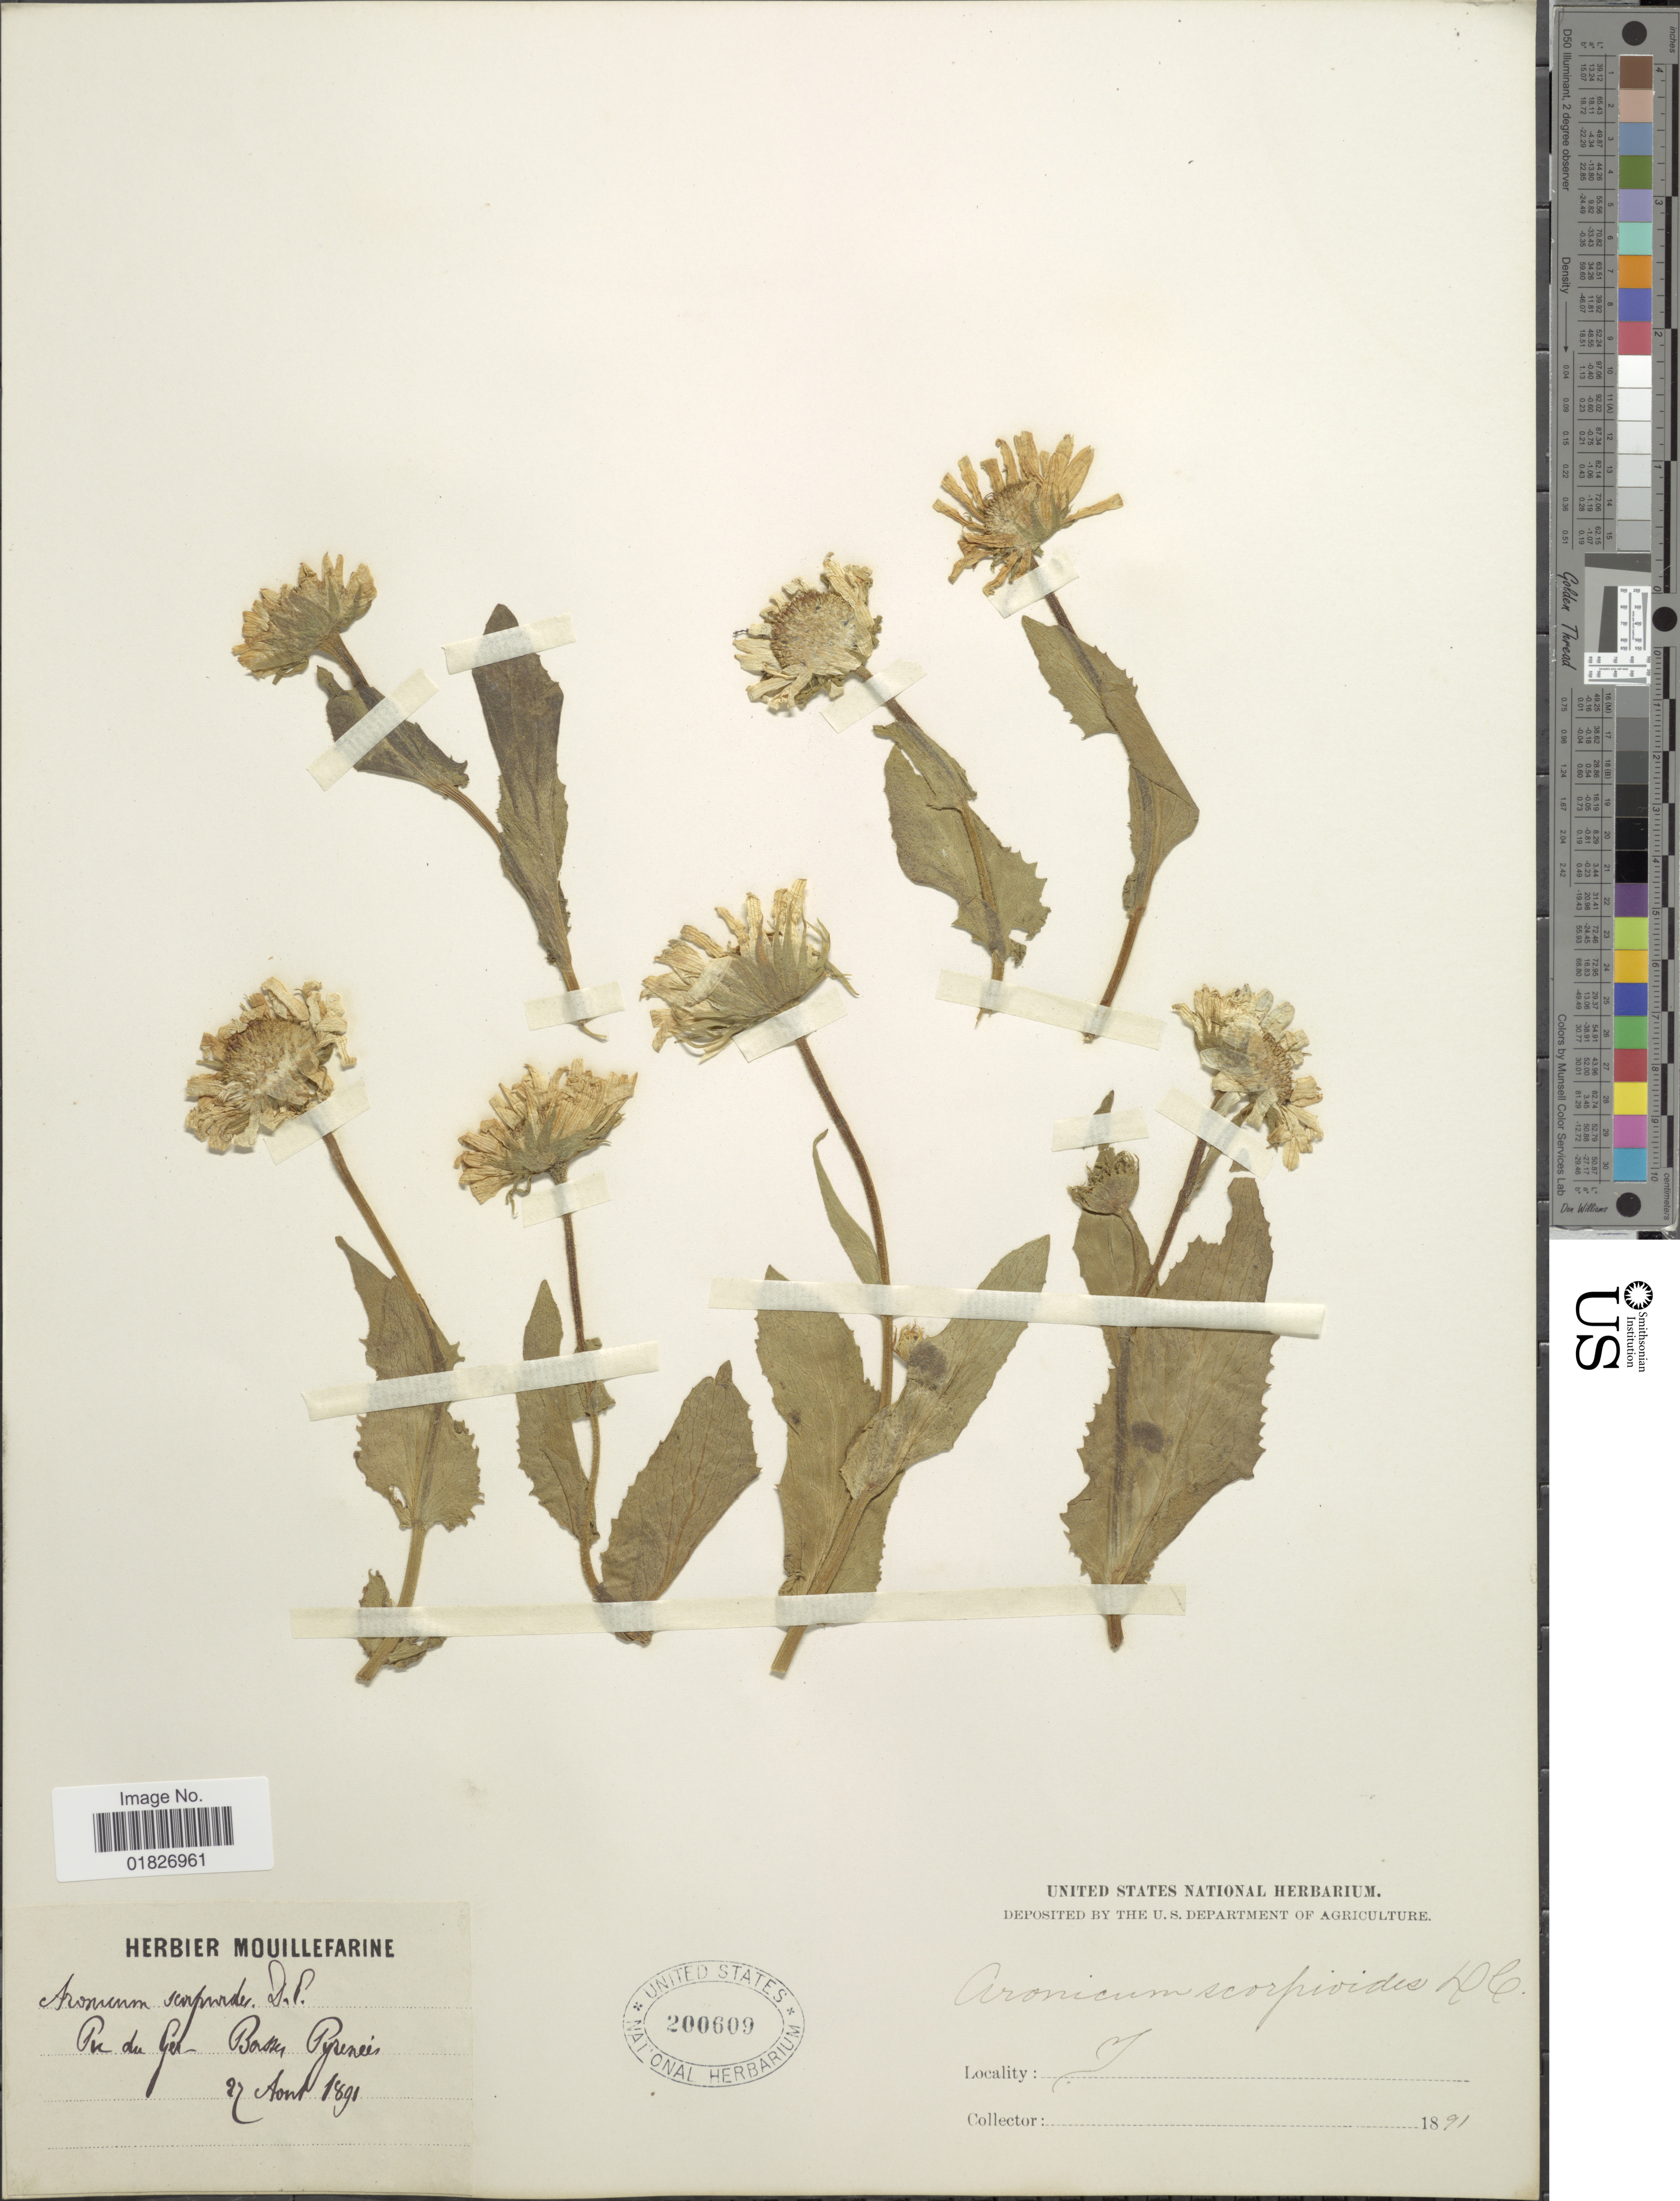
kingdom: Plantae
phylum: Tracheophyta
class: Magnoliopsida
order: Asterales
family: Asteraceae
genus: Doronicum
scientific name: Doronicum grandiflorum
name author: (Nyman) Rydb. & Fourc.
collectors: ex herb. Mouillefarine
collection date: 1891-08-27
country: France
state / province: Nouvelle-Aquitaine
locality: Pic du Ger, Basses Pyrénées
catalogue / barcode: US 200609